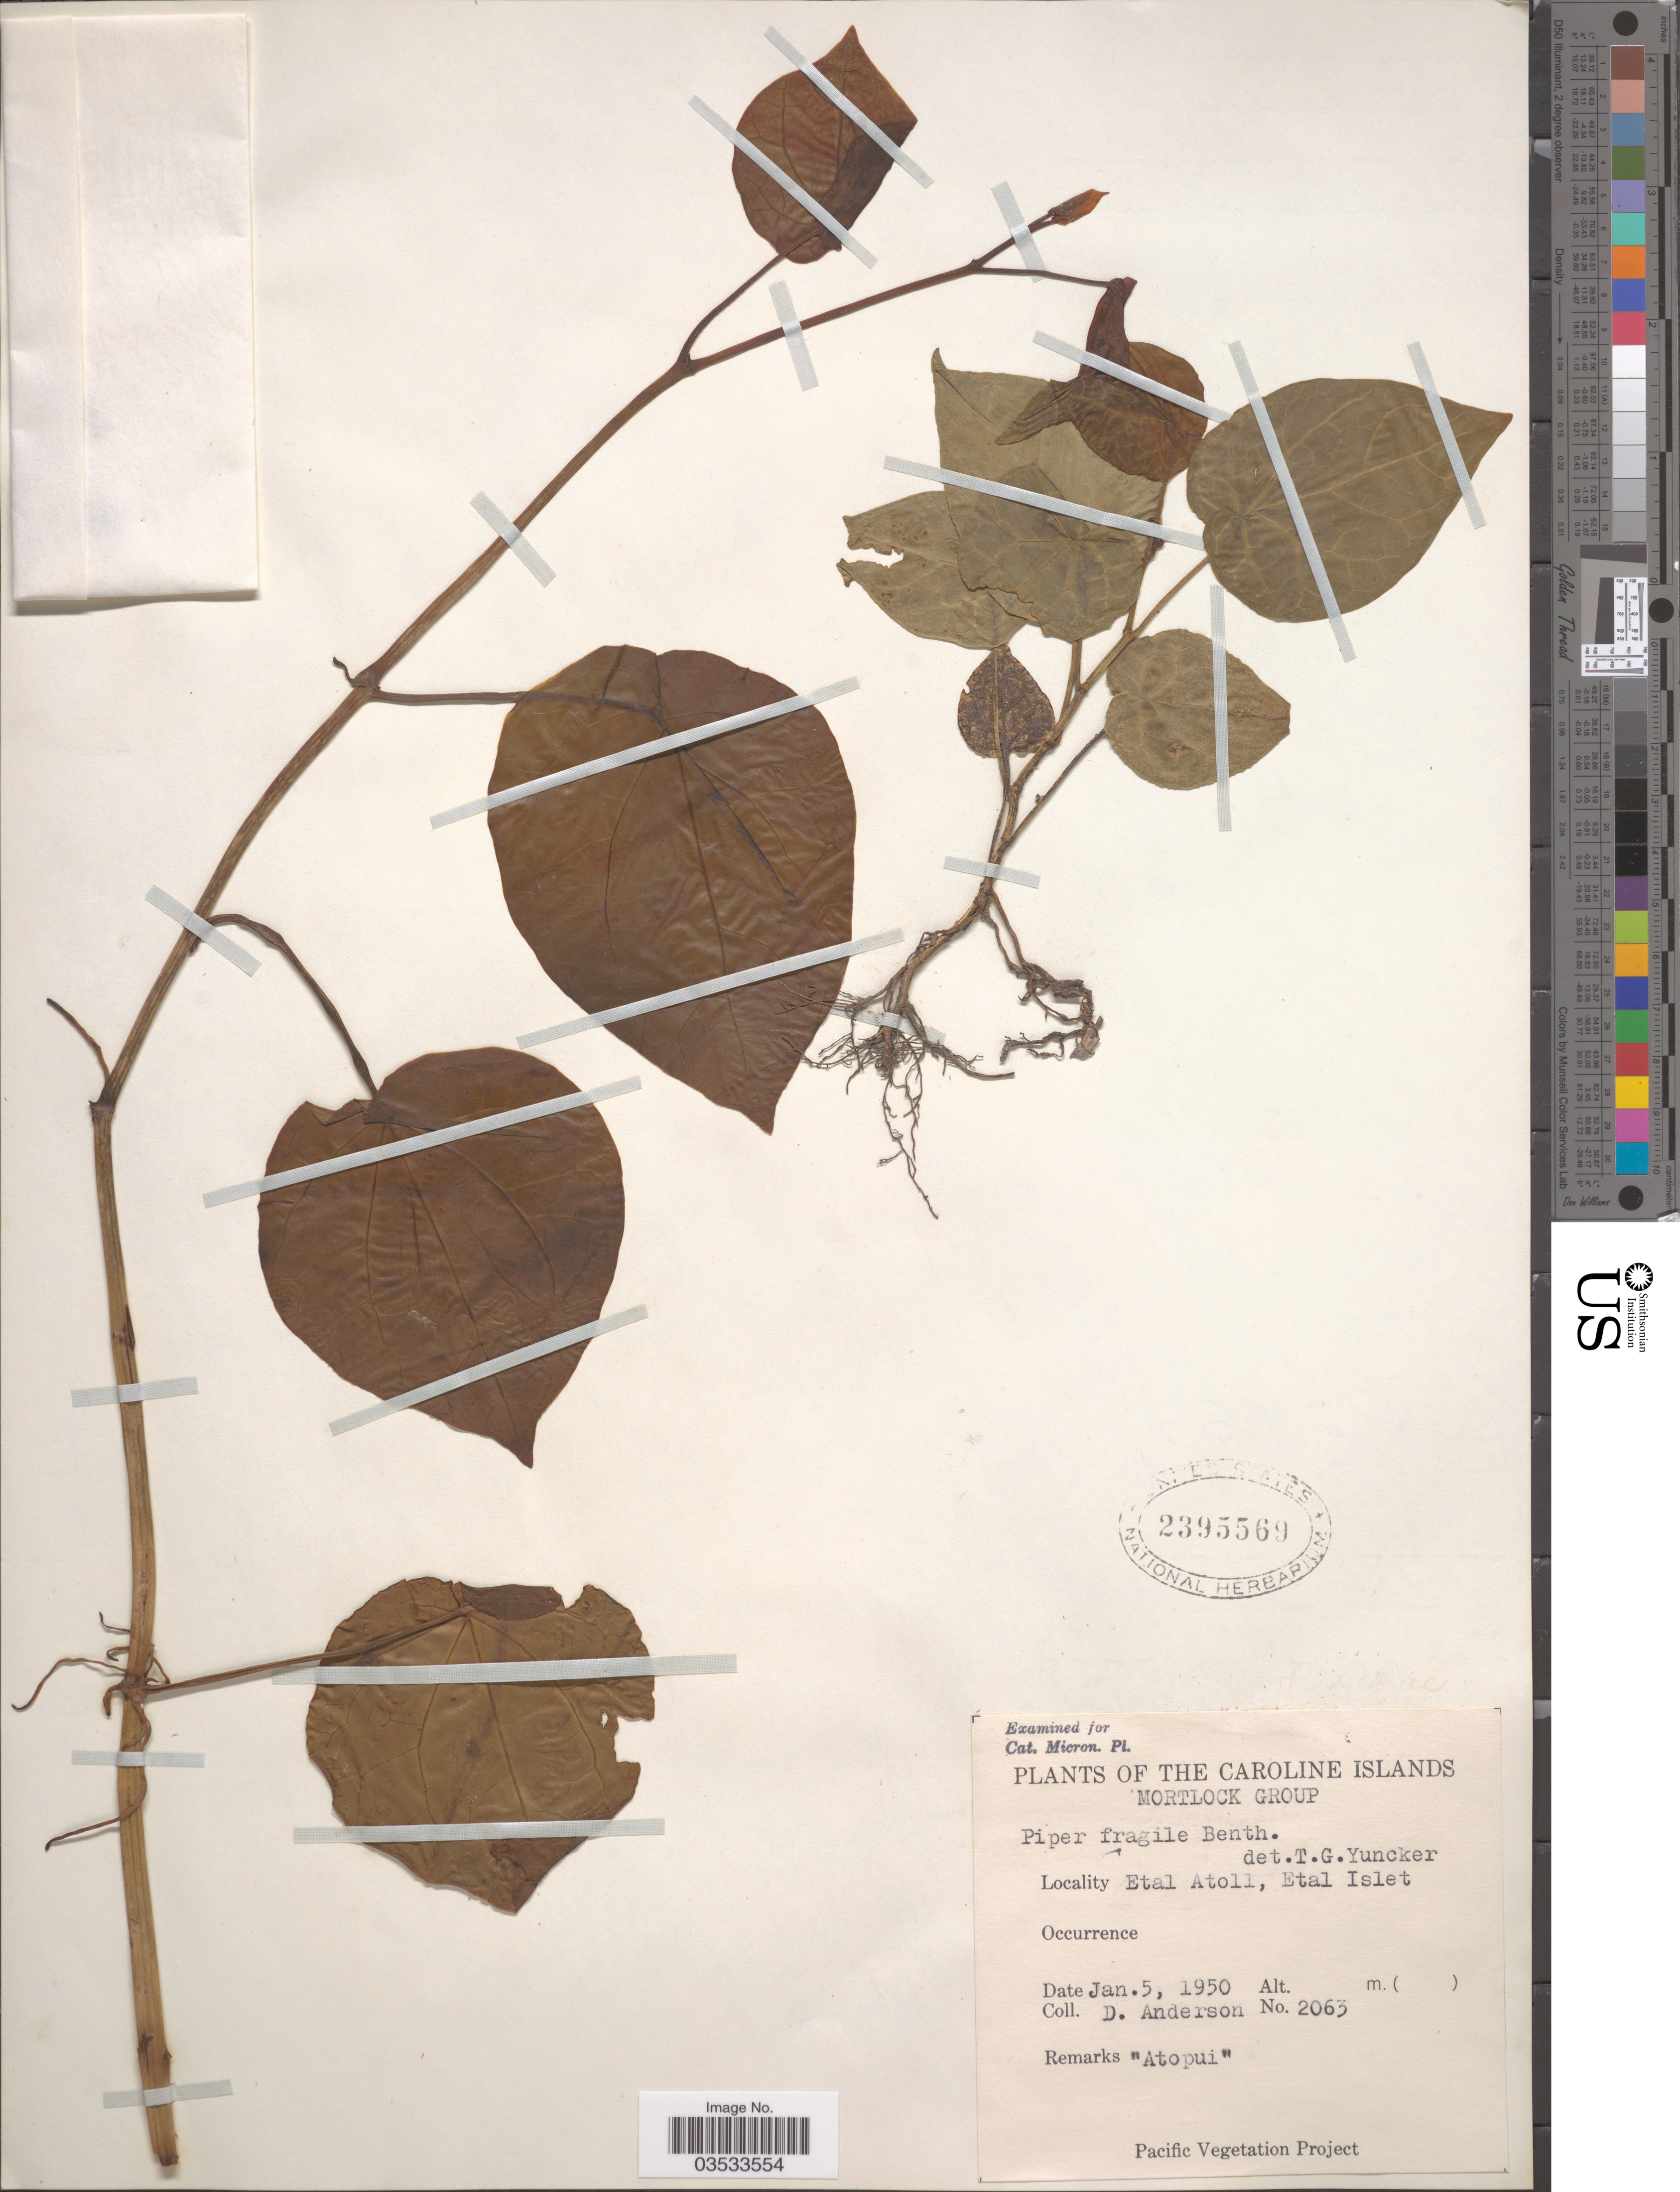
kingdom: Plantae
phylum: Tracheophyta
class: Magnoliopsida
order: Piperales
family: Piperaceae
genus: Piper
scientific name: Piper fragile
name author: Benth.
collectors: D. Anderson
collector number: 2063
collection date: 1950-01-05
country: Micronesia, Federated States of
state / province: Truk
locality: The Caroline Islands. Mortlock Group. Etal Atoll, Etal Islet.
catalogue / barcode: US 2395569